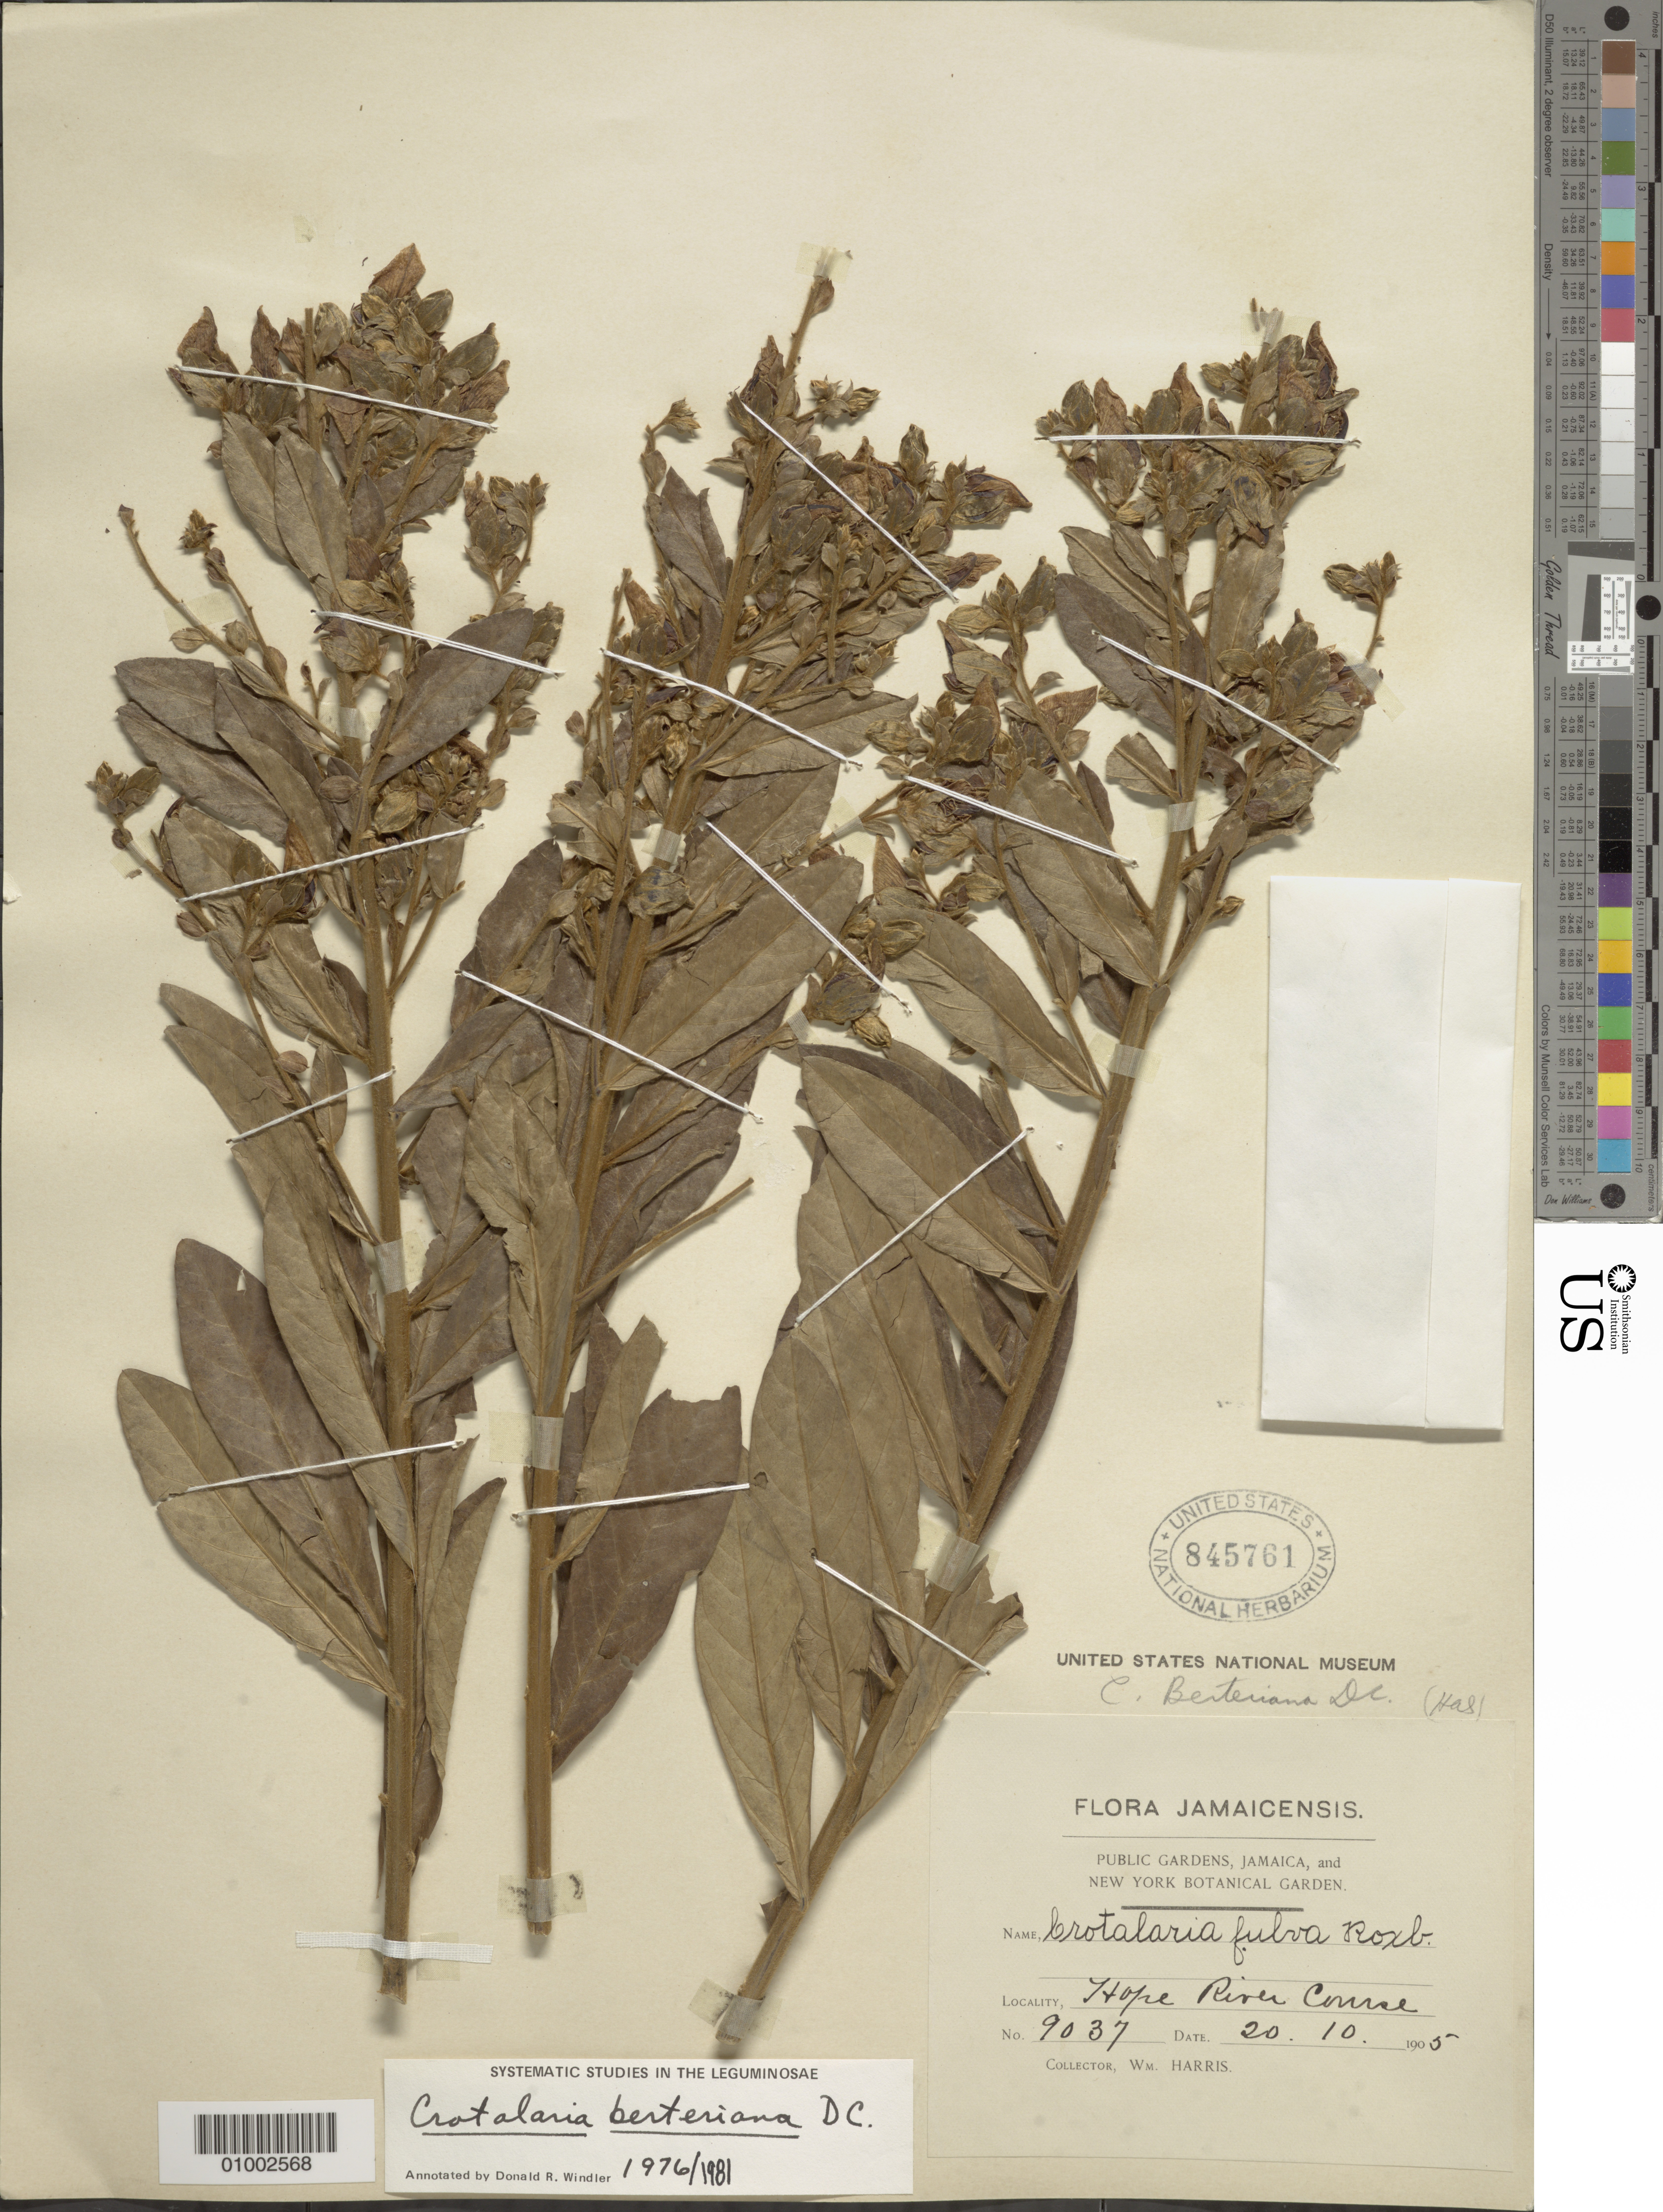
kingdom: Plantae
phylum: Tracheophyta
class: Magnoliopsida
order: Fabales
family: Fabaceae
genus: Crotalaria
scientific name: Crotalaria berteroana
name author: DC.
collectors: W. H. Harris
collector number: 9037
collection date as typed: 20 Oct 1905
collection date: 1905-10-20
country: Jamaica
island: Jamaica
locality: Hope River Cornse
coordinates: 0 N, 0 E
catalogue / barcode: US 845761